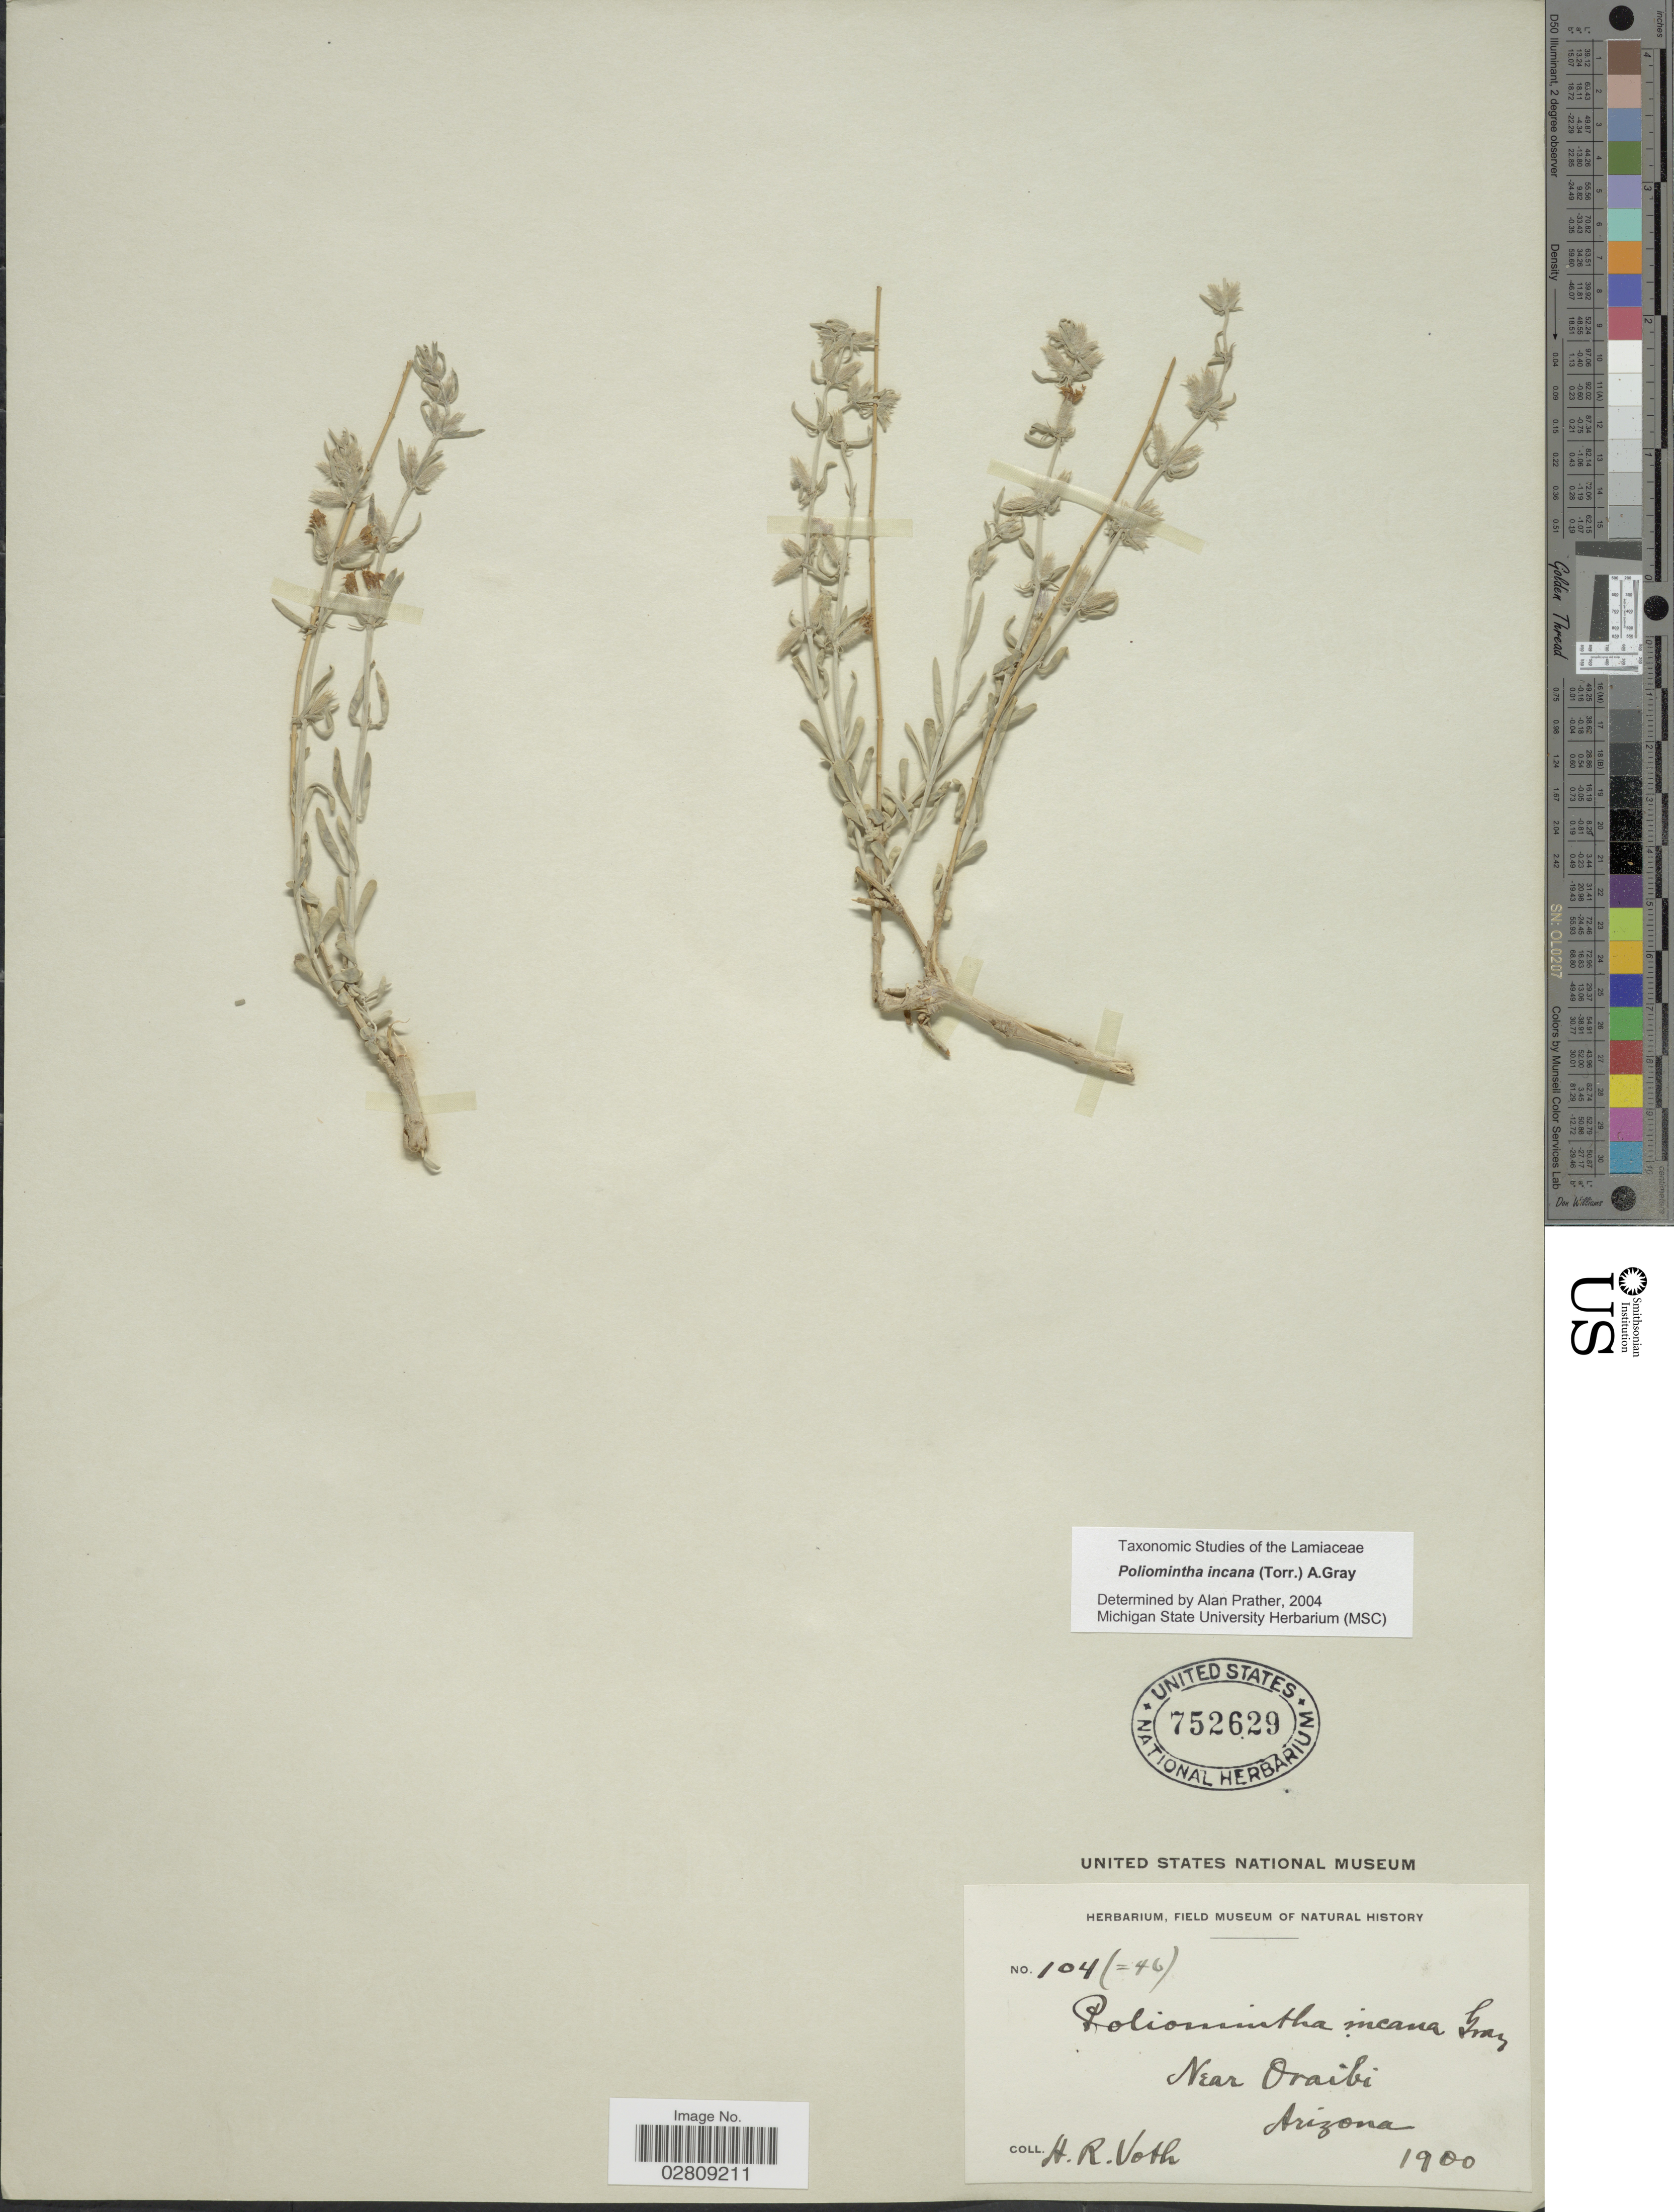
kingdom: Plantae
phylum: Tracheophyta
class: Magnoliopsida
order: Lamiales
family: Lamiaceae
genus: Poliomintha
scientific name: Poliomintha incana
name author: (Torr.) A. Gray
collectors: H. Voth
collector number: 104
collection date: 1900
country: United States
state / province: Arizona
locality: Near Oraibi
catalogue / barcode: US 752629